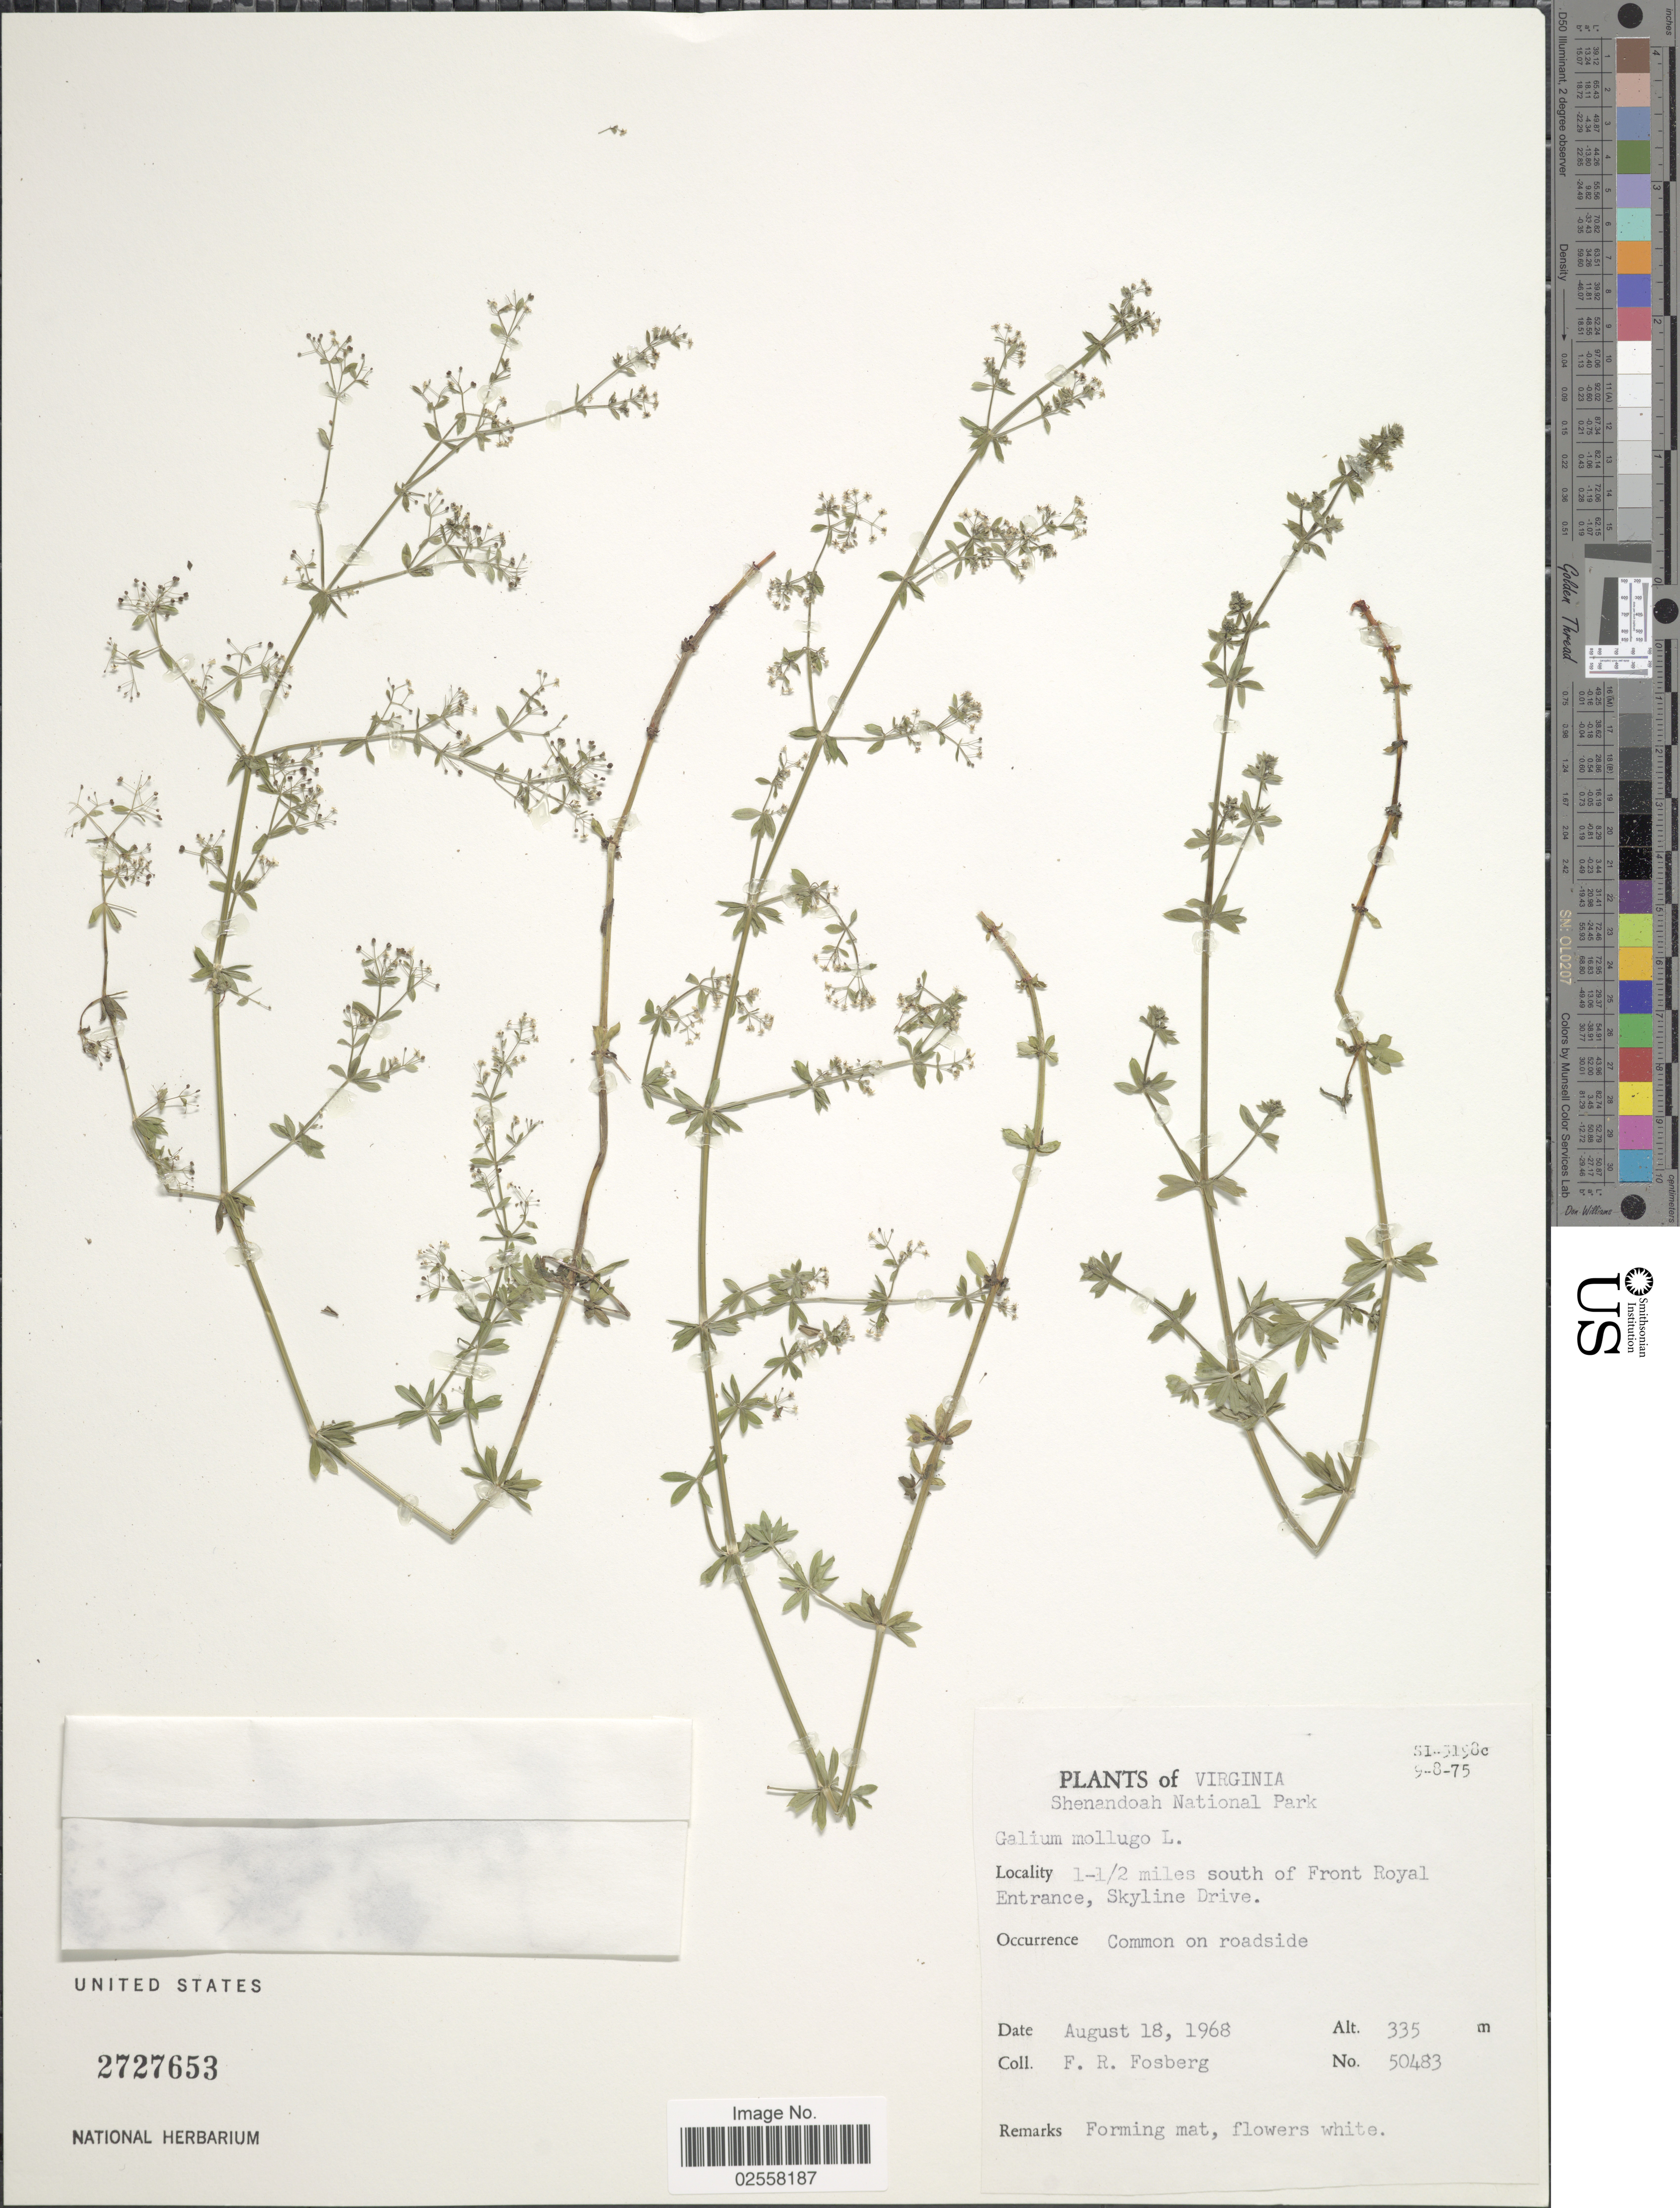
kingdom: Plantae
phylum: Tracheophyta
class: Magnoliopsida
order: Gentianales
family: Rubiaceae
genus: Galium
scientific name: Galium mollugo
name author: L.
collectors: F. R. Fosberg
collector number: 50483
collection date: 1968-08-18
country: United States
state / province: Virginia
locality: Shenandoah National Park, 1-½ miles south of Front Royal Entrance, Skyline Drive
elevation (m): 335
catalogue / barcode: US 2727653